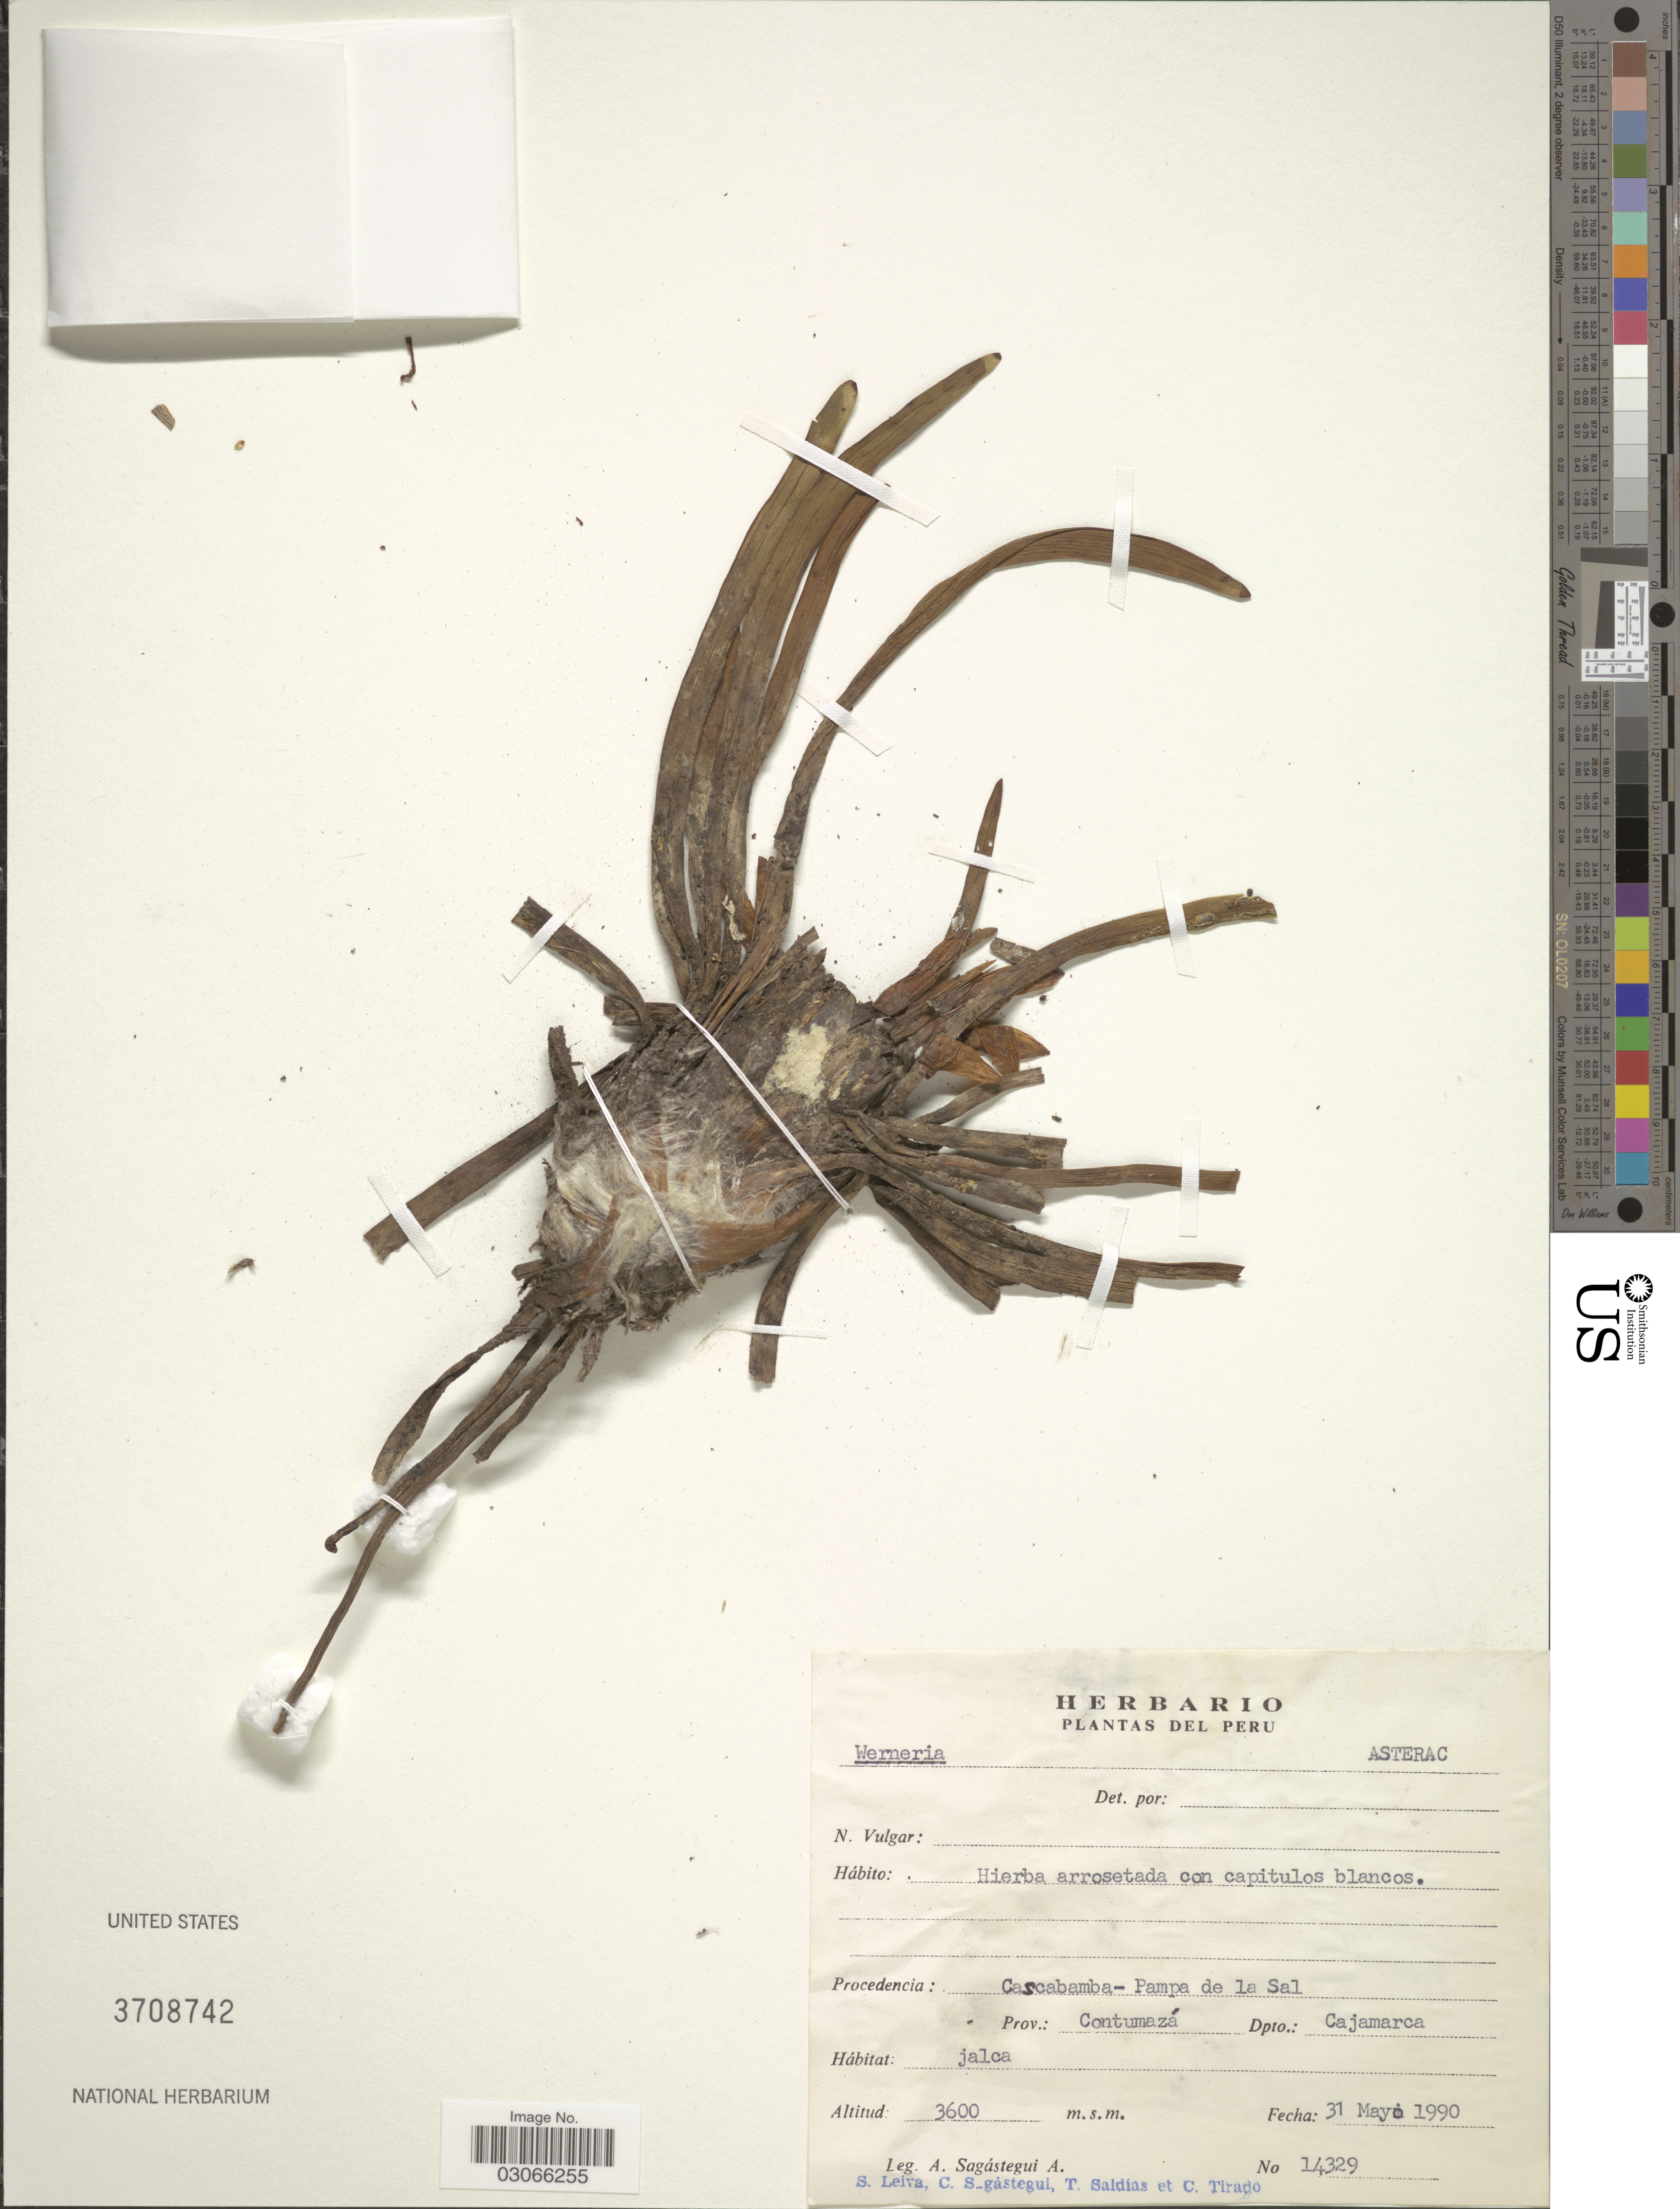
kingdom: Plantae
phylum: Tracheophyta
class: Magnoliopsida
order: Asterales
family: Asteraceae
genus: Werneria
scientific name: Werneria sp.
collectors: A. Sagástegui A., S. Leiva, C. Sagástegui, T. Saldias & C. Tirado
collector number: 14329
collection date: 1990-05-31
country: Peru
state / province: Cajamarca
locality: Cascabamba- Pampa de la Sal. Prov.: Contumazá Dpto.: Cajamarca.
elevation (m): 3600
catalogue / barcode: US 3708742